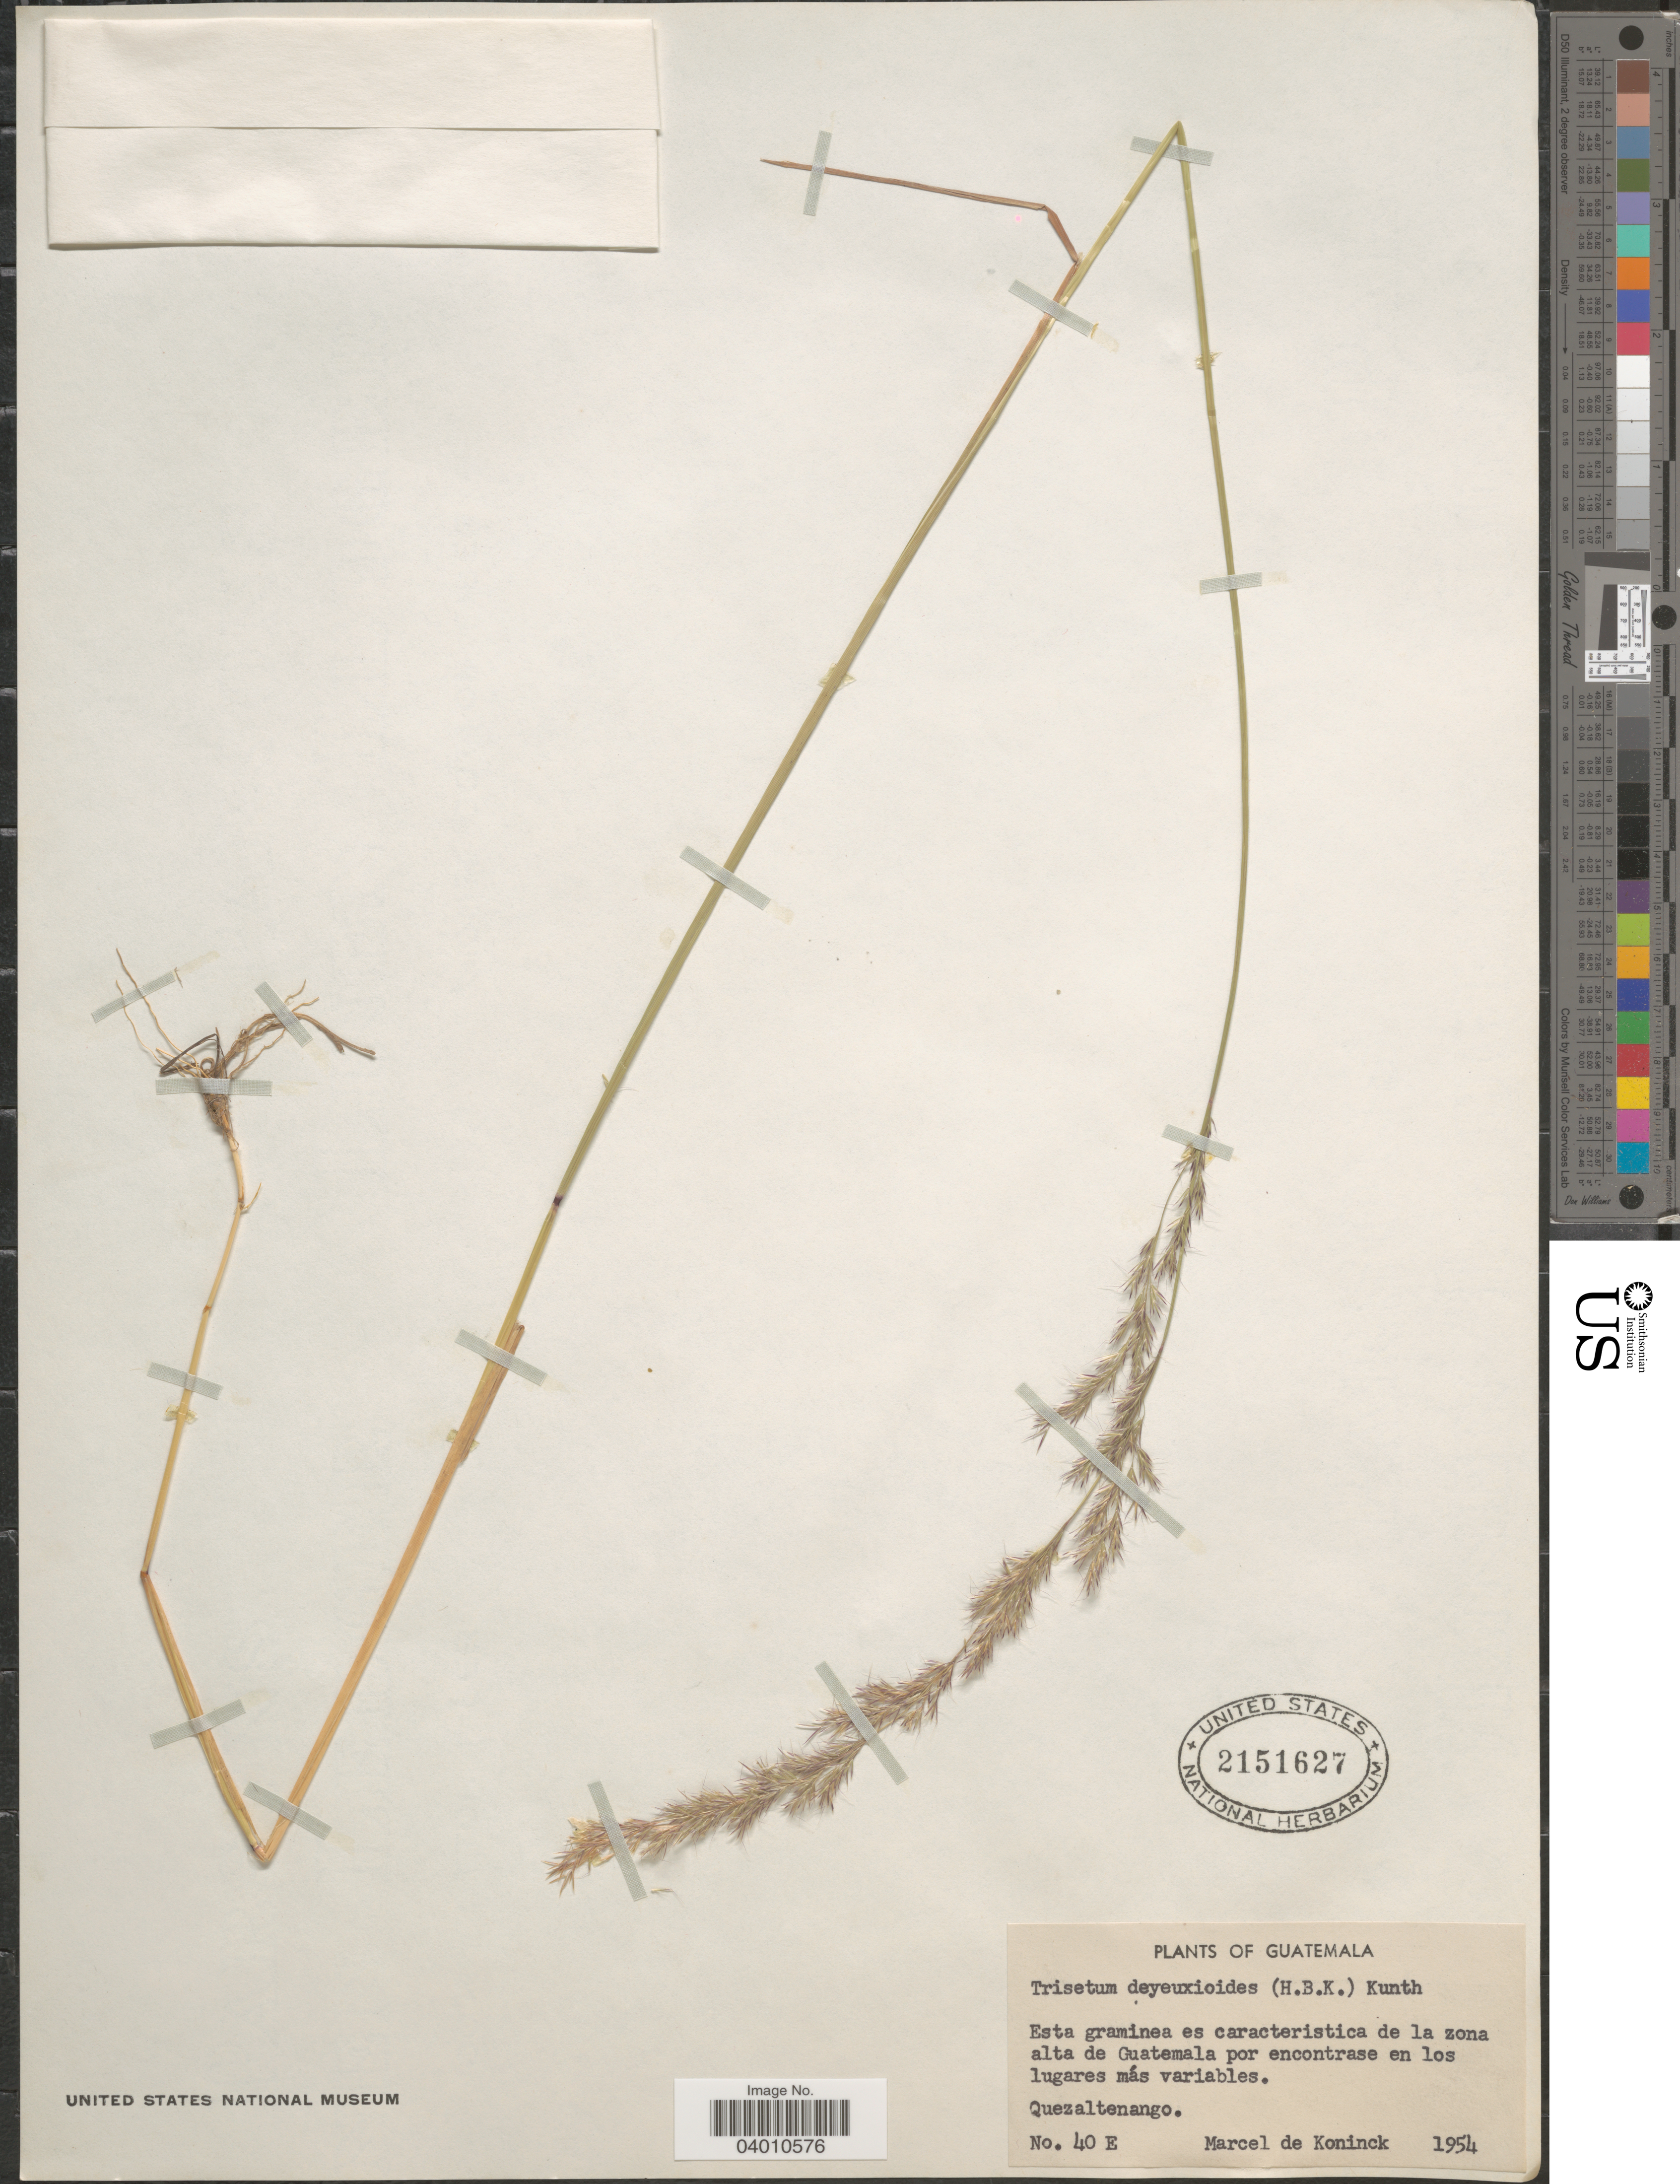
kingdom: Plantae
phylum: Tracheophyta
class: Liliopsida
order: Poales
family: Poaceae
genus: Peyritschia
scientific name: Peyritschia deyeuxioides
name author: (Kunth) Finot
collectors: M. Koninck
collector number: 40E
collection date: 1954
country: Guatemala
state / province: Quetzaltenango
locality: Esta graminea es caracteristica de la zona alta de Guatemala por encontrae en los lugares más variables.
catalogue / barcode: US 2151627